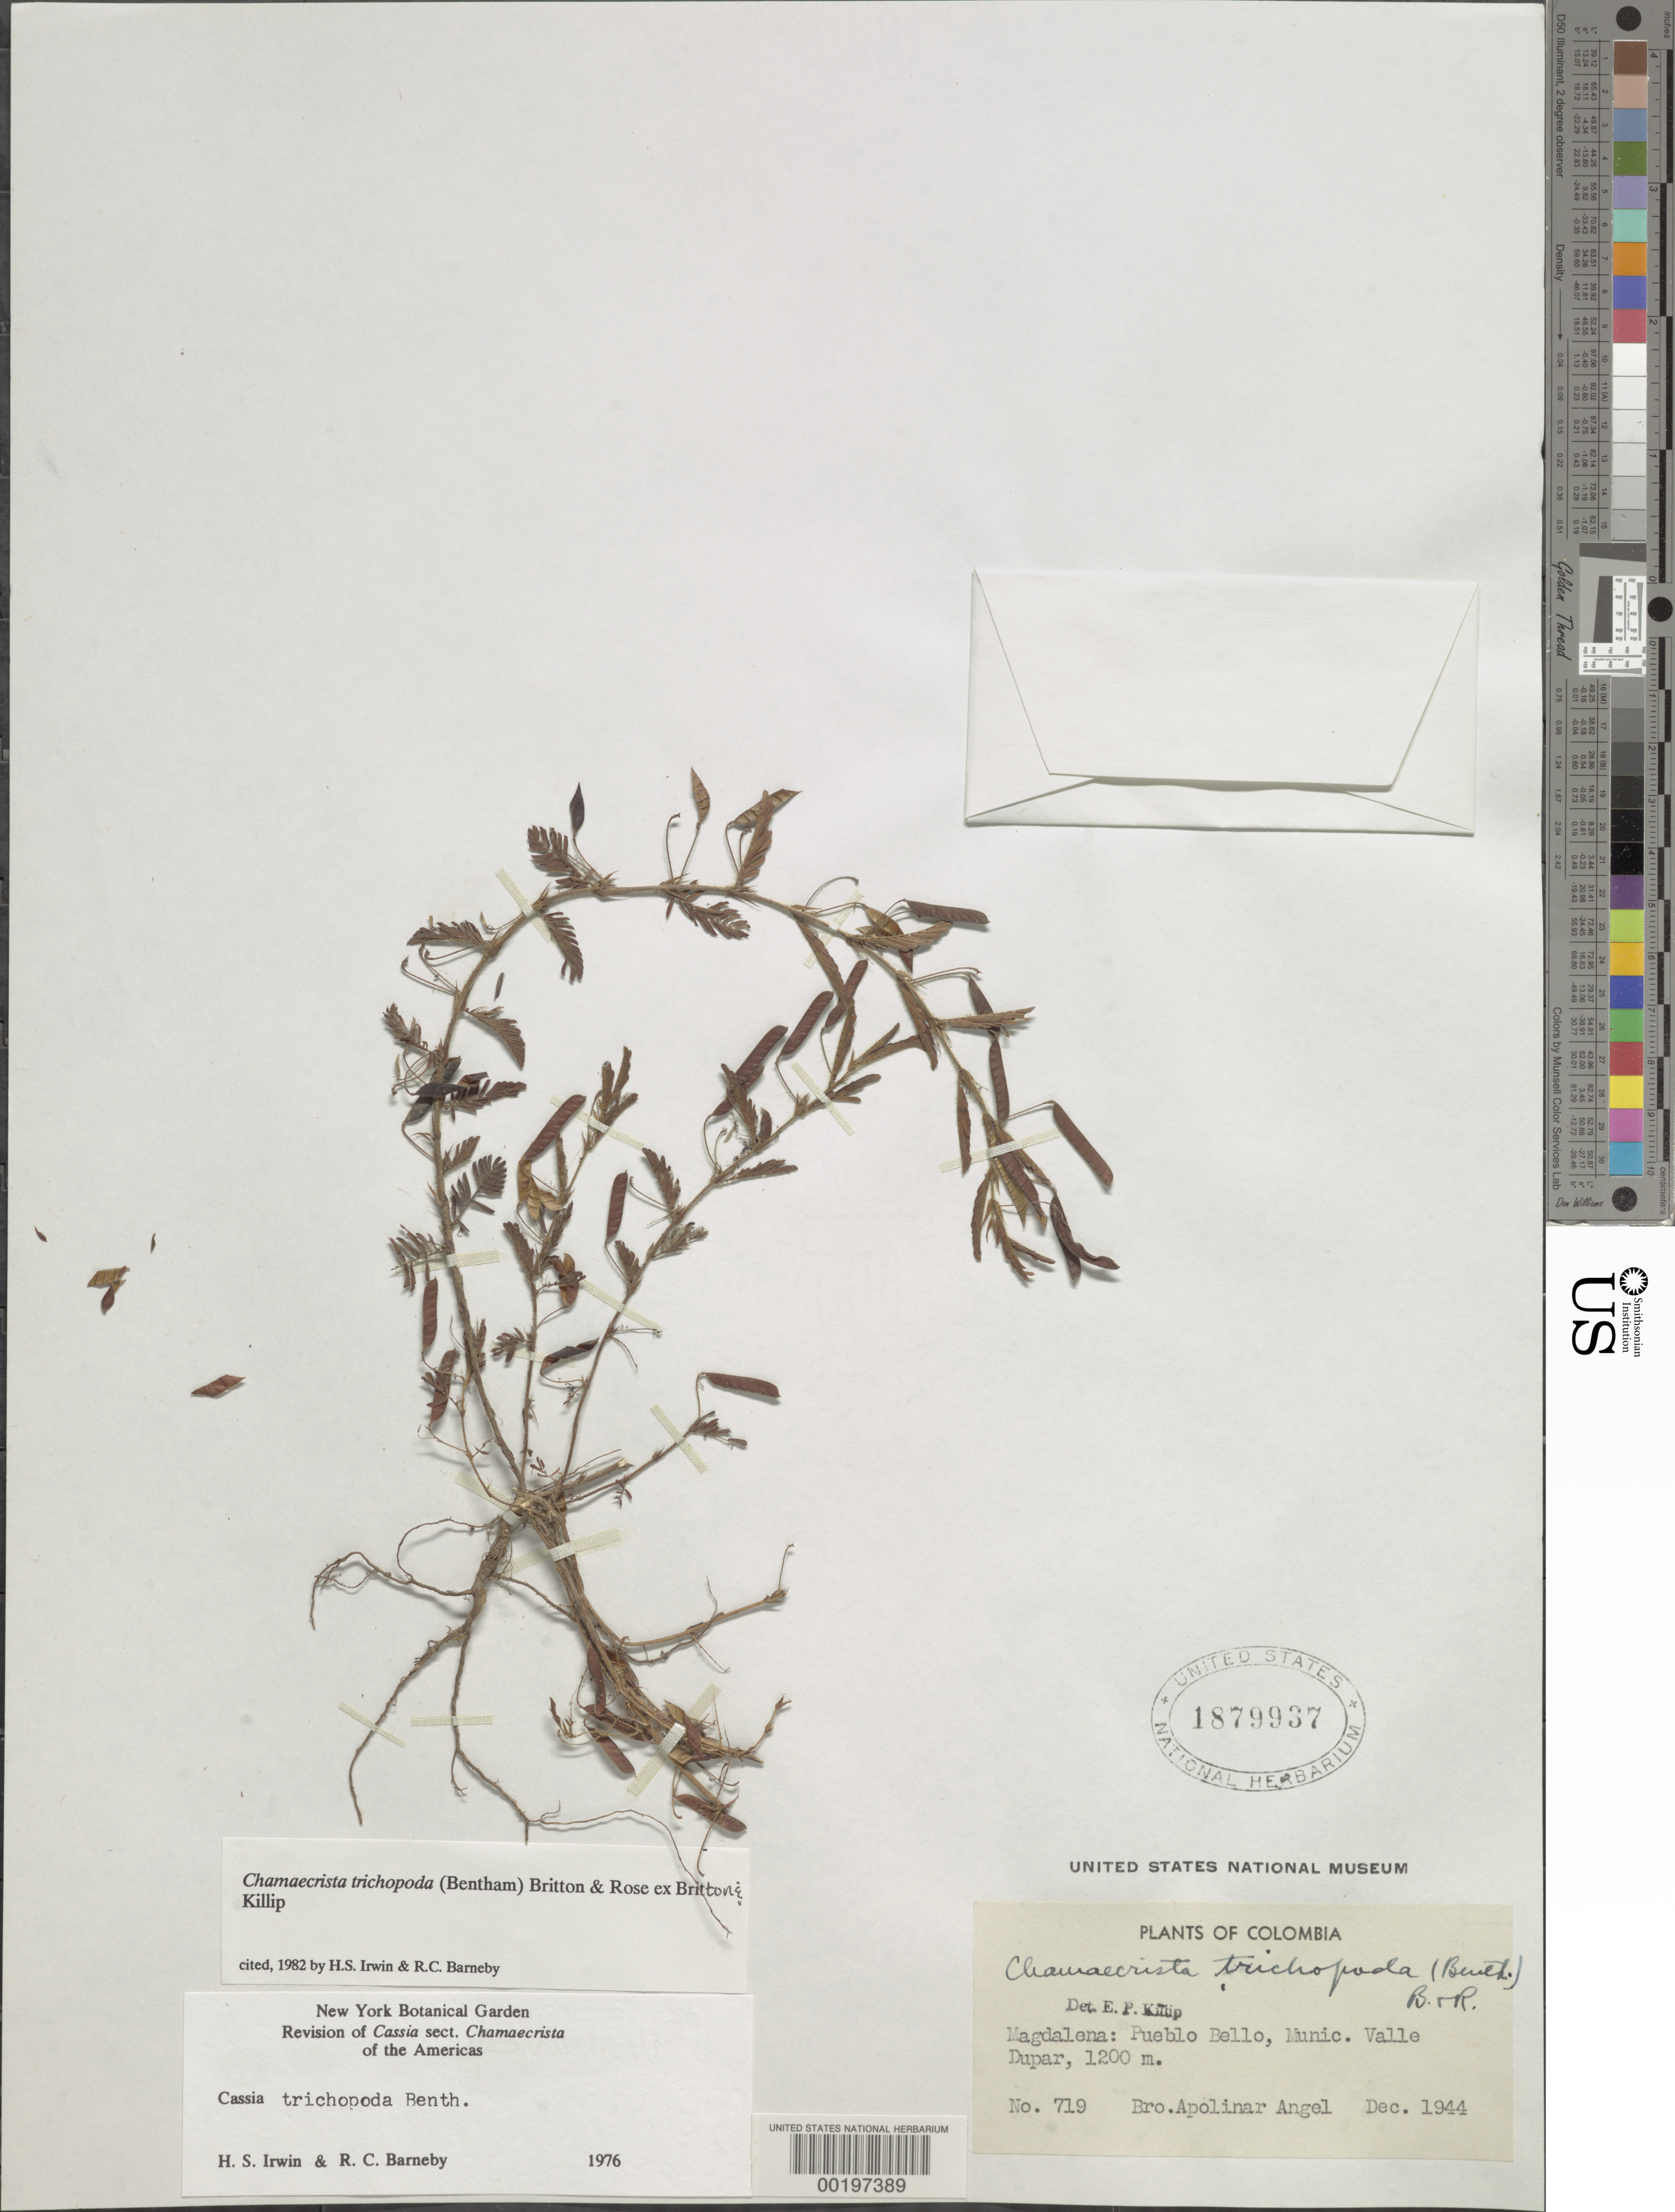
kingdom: Plantae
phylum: Tracheophyta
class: Magnoliopsida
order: Fabales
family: Fabaceae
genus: Chamaecrista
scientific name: Chamaecrista trichopoda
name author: (Benth.) Britton & Rose ex Britton & Killip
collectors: B. Apollinar Angel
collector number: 719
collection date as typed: Dec 1944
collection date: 1944-12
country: Colombia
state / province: Magdalena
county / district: Valledupar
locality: Pueblo Bello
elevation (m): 1200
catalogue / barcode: US 1879937